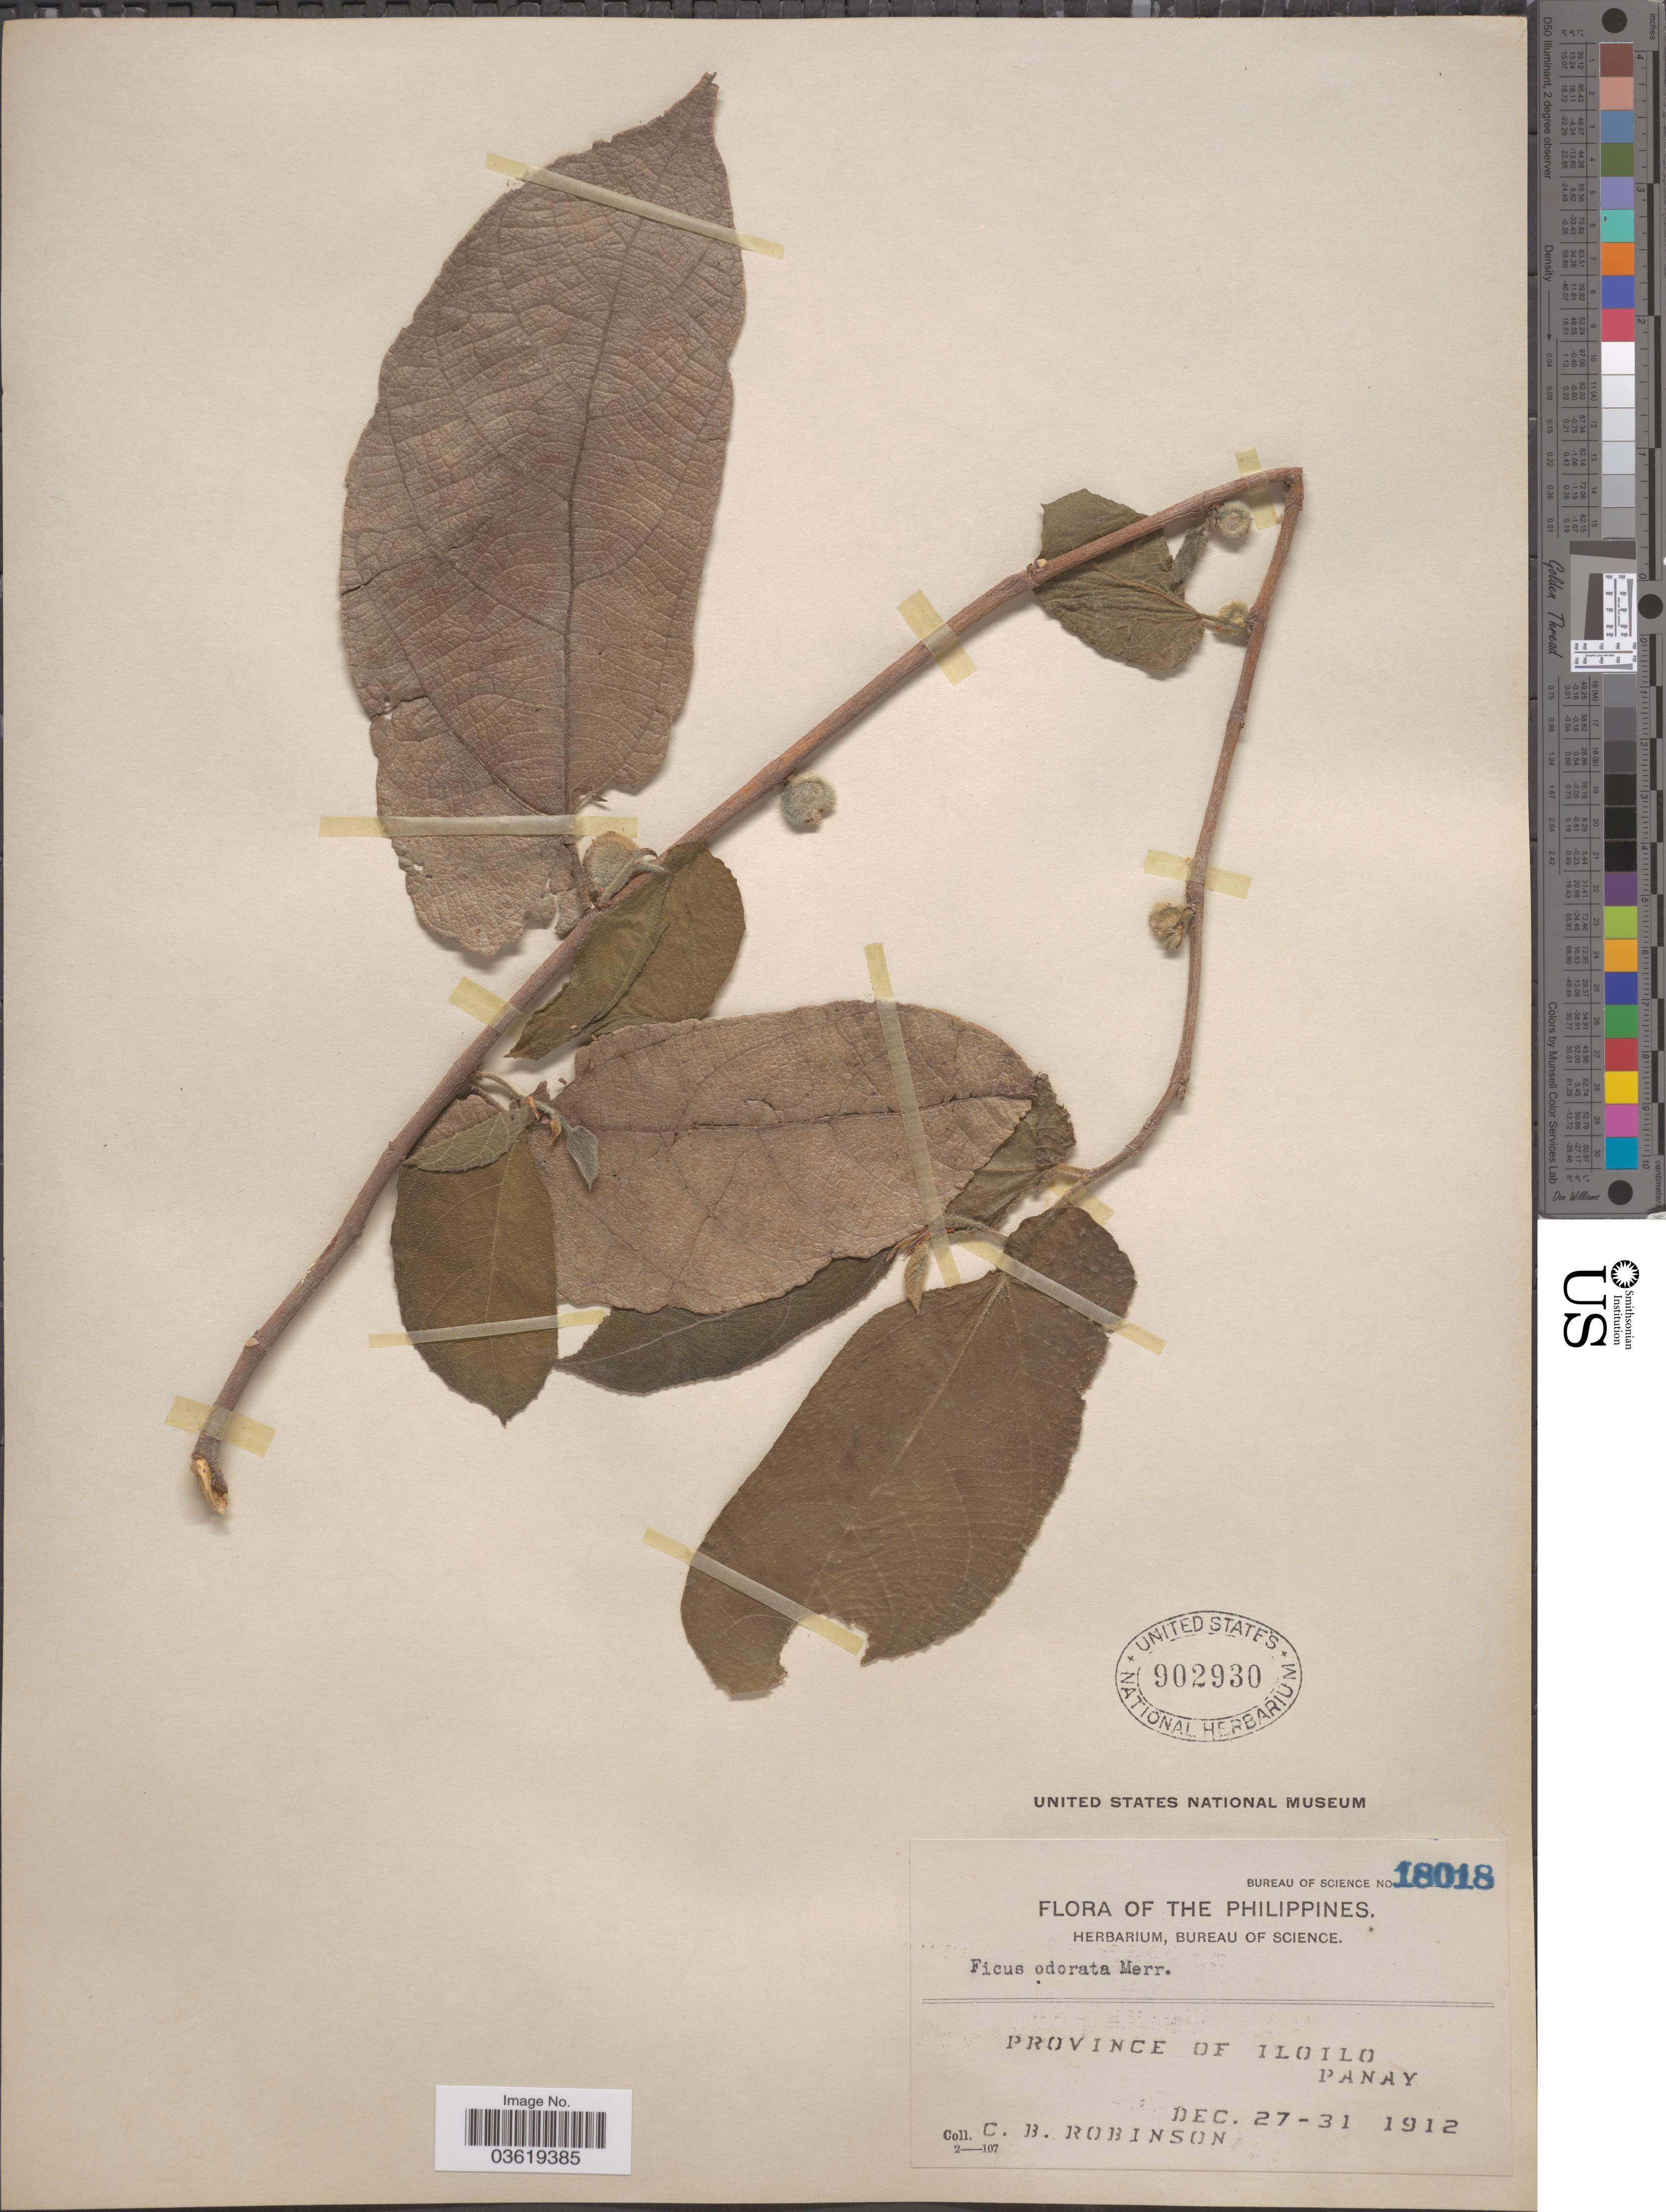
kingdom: Plantae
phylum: Tracheophyta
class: Magnoliopsida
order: Rosales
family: Moraceae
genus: Ficus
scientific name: Ficus odorata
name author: (Blanco) Merr.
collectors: C. Robinson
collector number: Bureau of Science 18018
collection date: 1912-12-27/1912-12-31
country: Philippines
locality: Province of Iloilo, Panay.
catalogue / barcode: US 902930